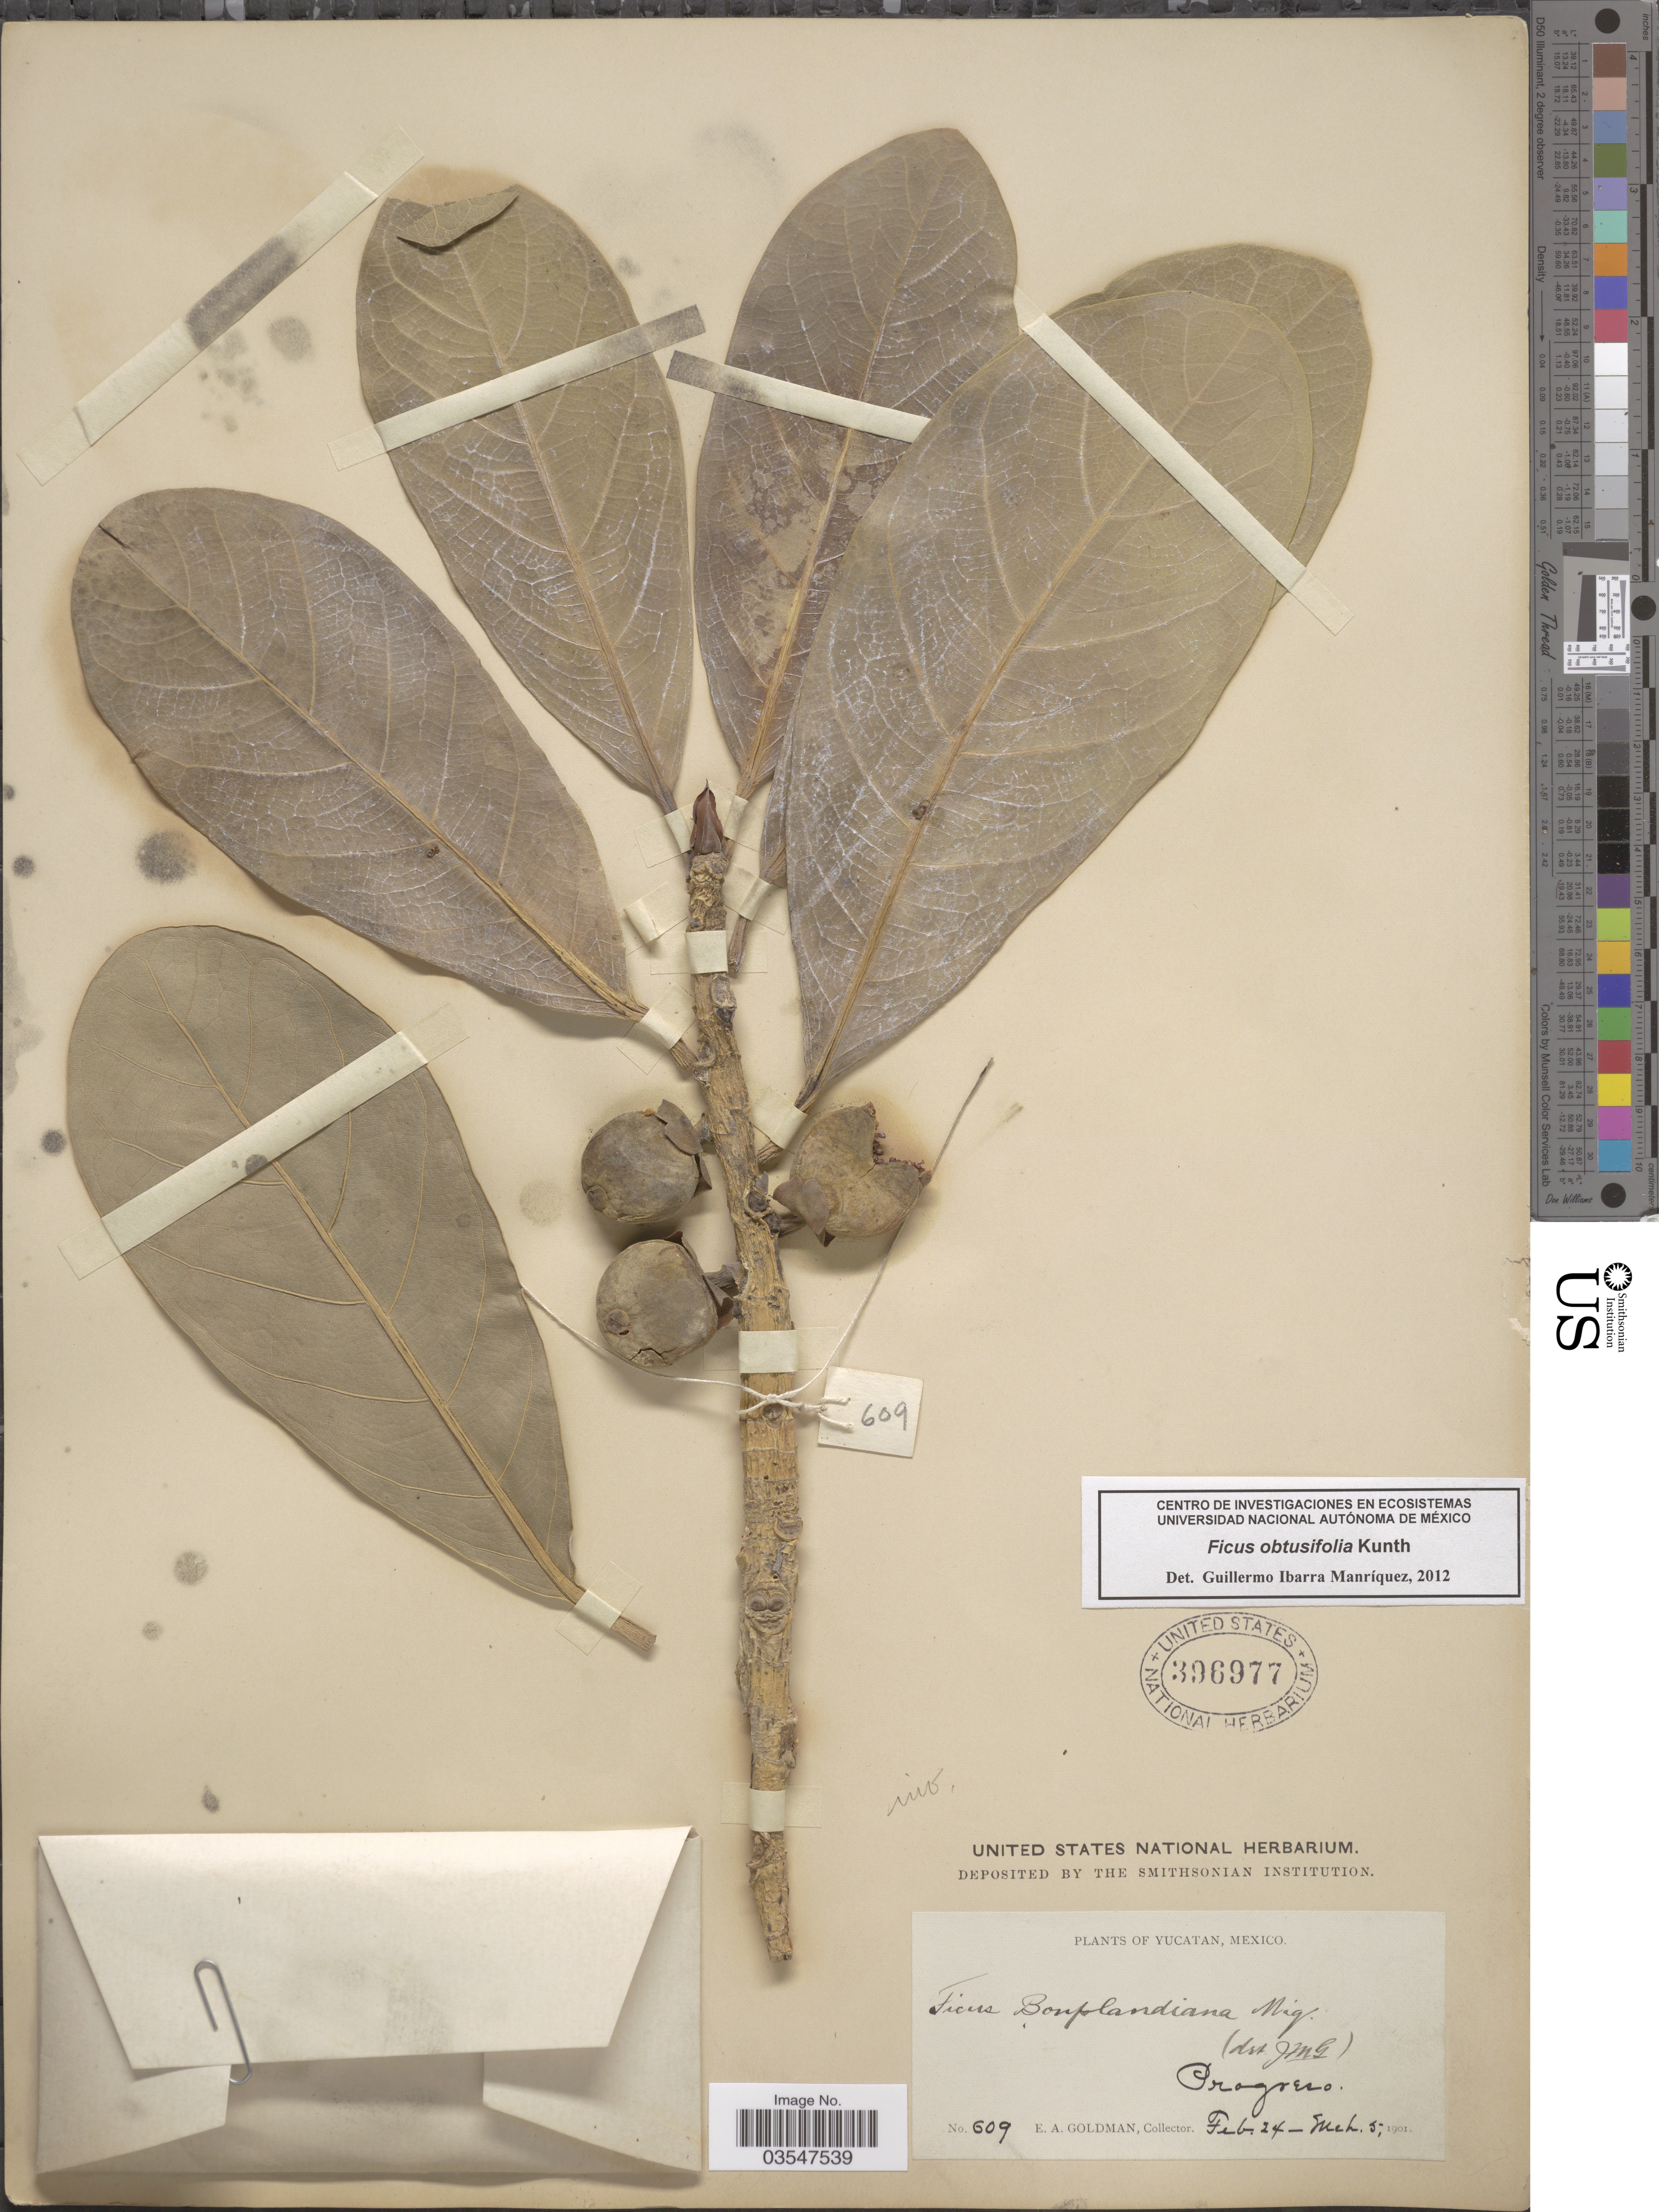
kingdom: Plantae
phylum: Tracheophyta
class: Magnoliopsida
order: Rosales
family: Moraceae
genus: Ficus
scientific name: Ficus involuta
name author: (Liebm.) Miq.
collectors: E. A. Goldman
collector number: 609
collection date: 1901-02-24/1901-03-05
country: Mexico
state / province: Yucatán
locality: Progreso.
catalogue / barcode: US 396977